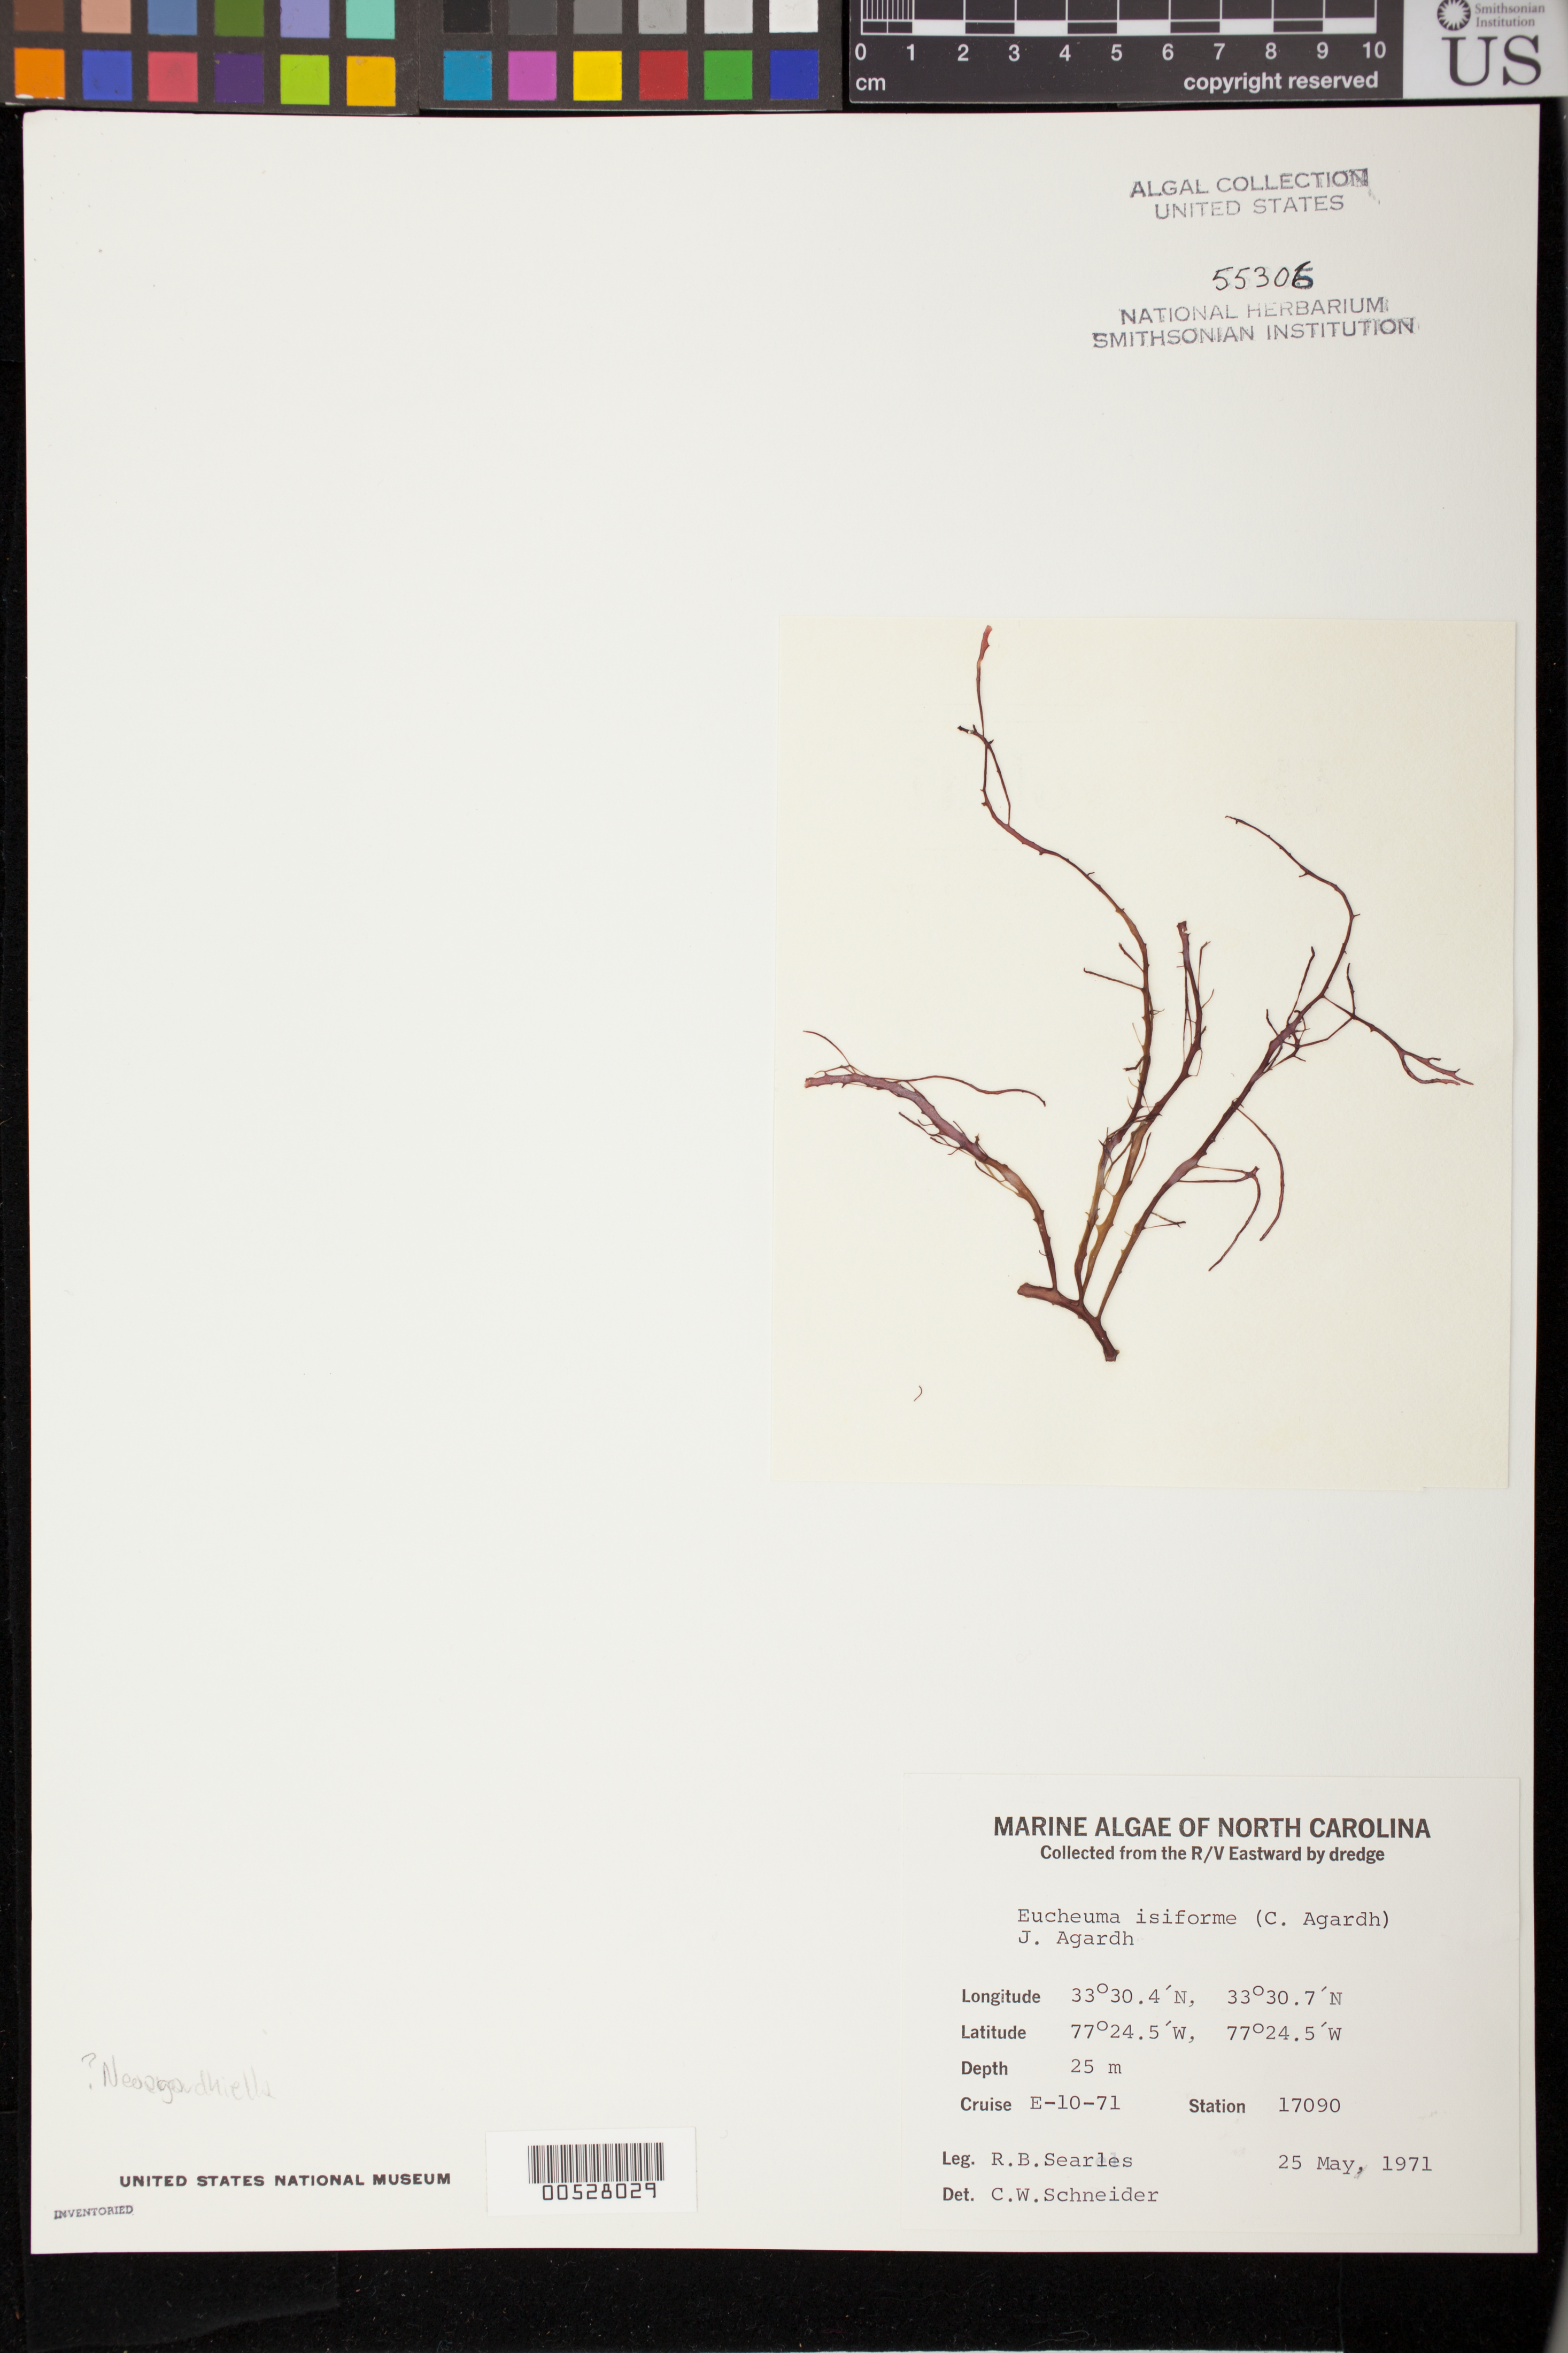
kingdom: Plantae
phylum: Rhodophyta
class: Florideophyceae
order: Gigartinales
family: Solieriaceae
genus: Eucheumatopsis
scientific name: Eucheumatopsis isiformis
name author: (C. Agardh) M.L. Núñez-Resendiz et al.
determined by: Algae name updating Project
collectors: R. Searles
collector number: Station 17090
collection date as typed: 25 May 1971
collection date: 1971-05-25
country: United States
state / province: North Carolina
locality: Off Cape Fear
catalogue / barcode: US 55306